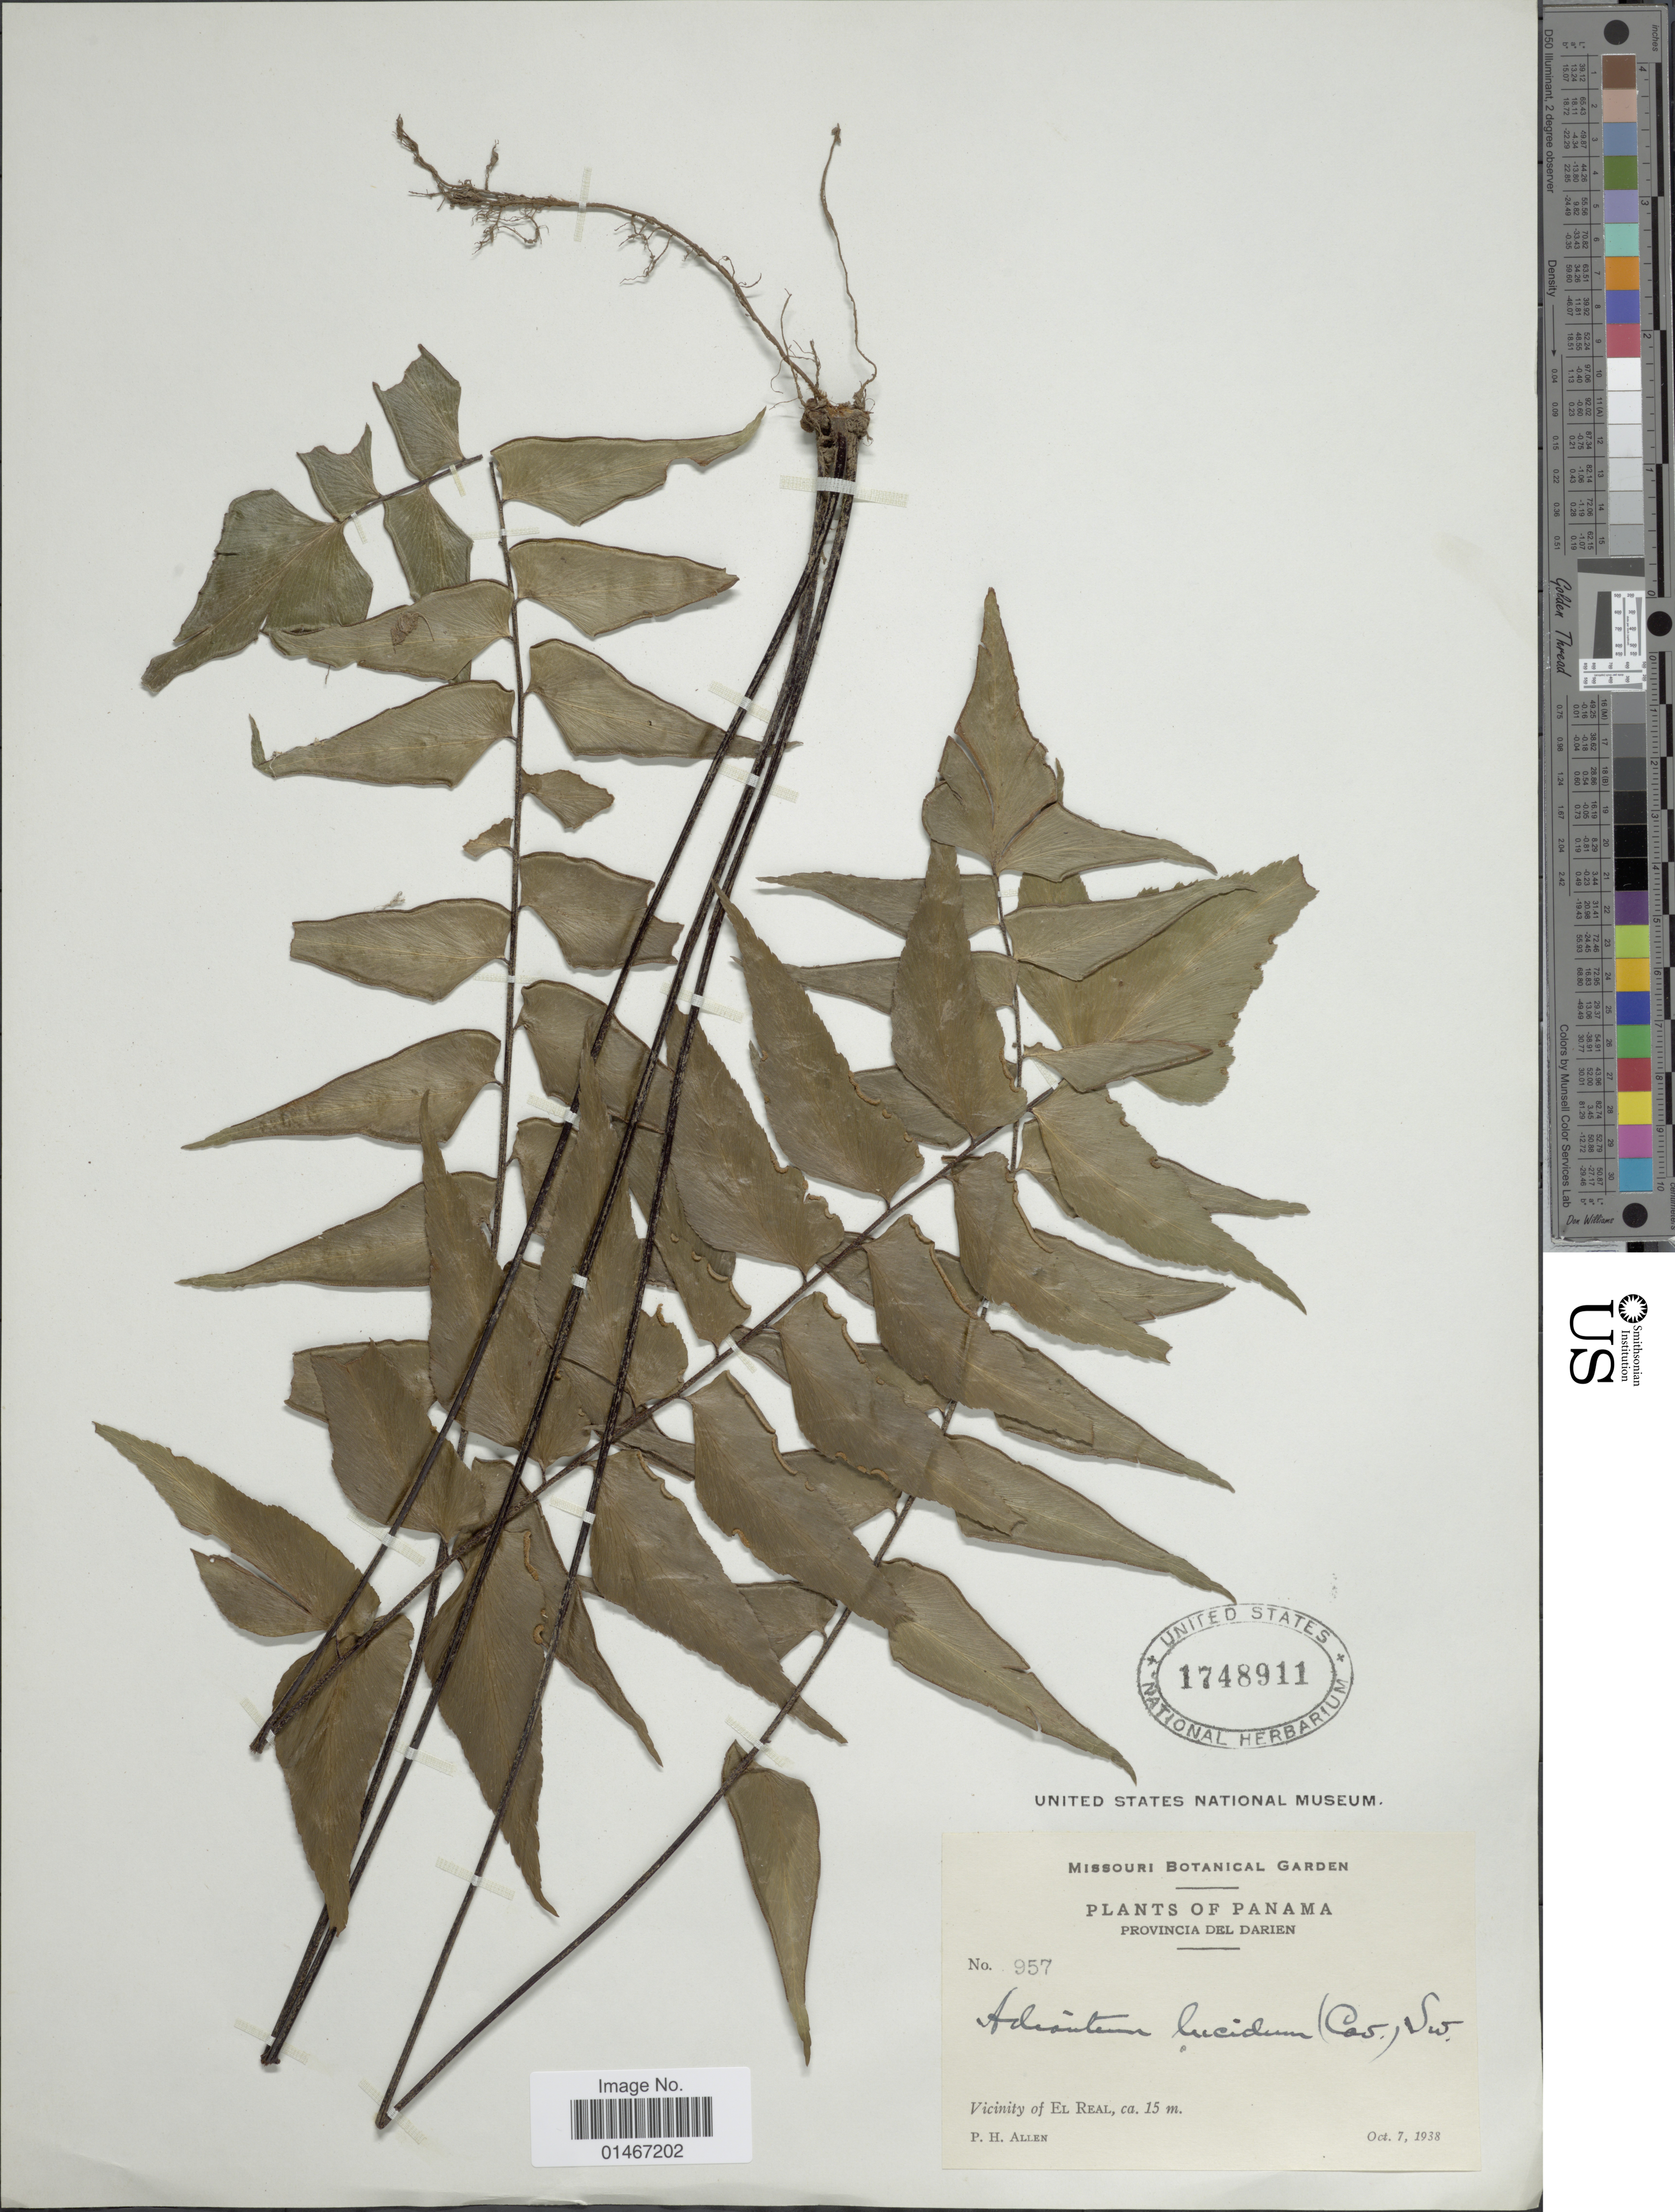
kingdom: Plantae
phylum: Tracheophyta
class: Polypodiopsida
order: Polypodiales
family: Pteridaceae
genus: Adiantum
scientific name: Adiantum lucidum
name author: (Cav.) Sw.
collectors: P. H. Allen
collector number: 957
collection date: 1938-10-07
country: Panama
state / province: Darién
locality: Provincia del Darien. Vicinity of El Real.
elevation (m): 15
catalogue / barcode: US 1748911